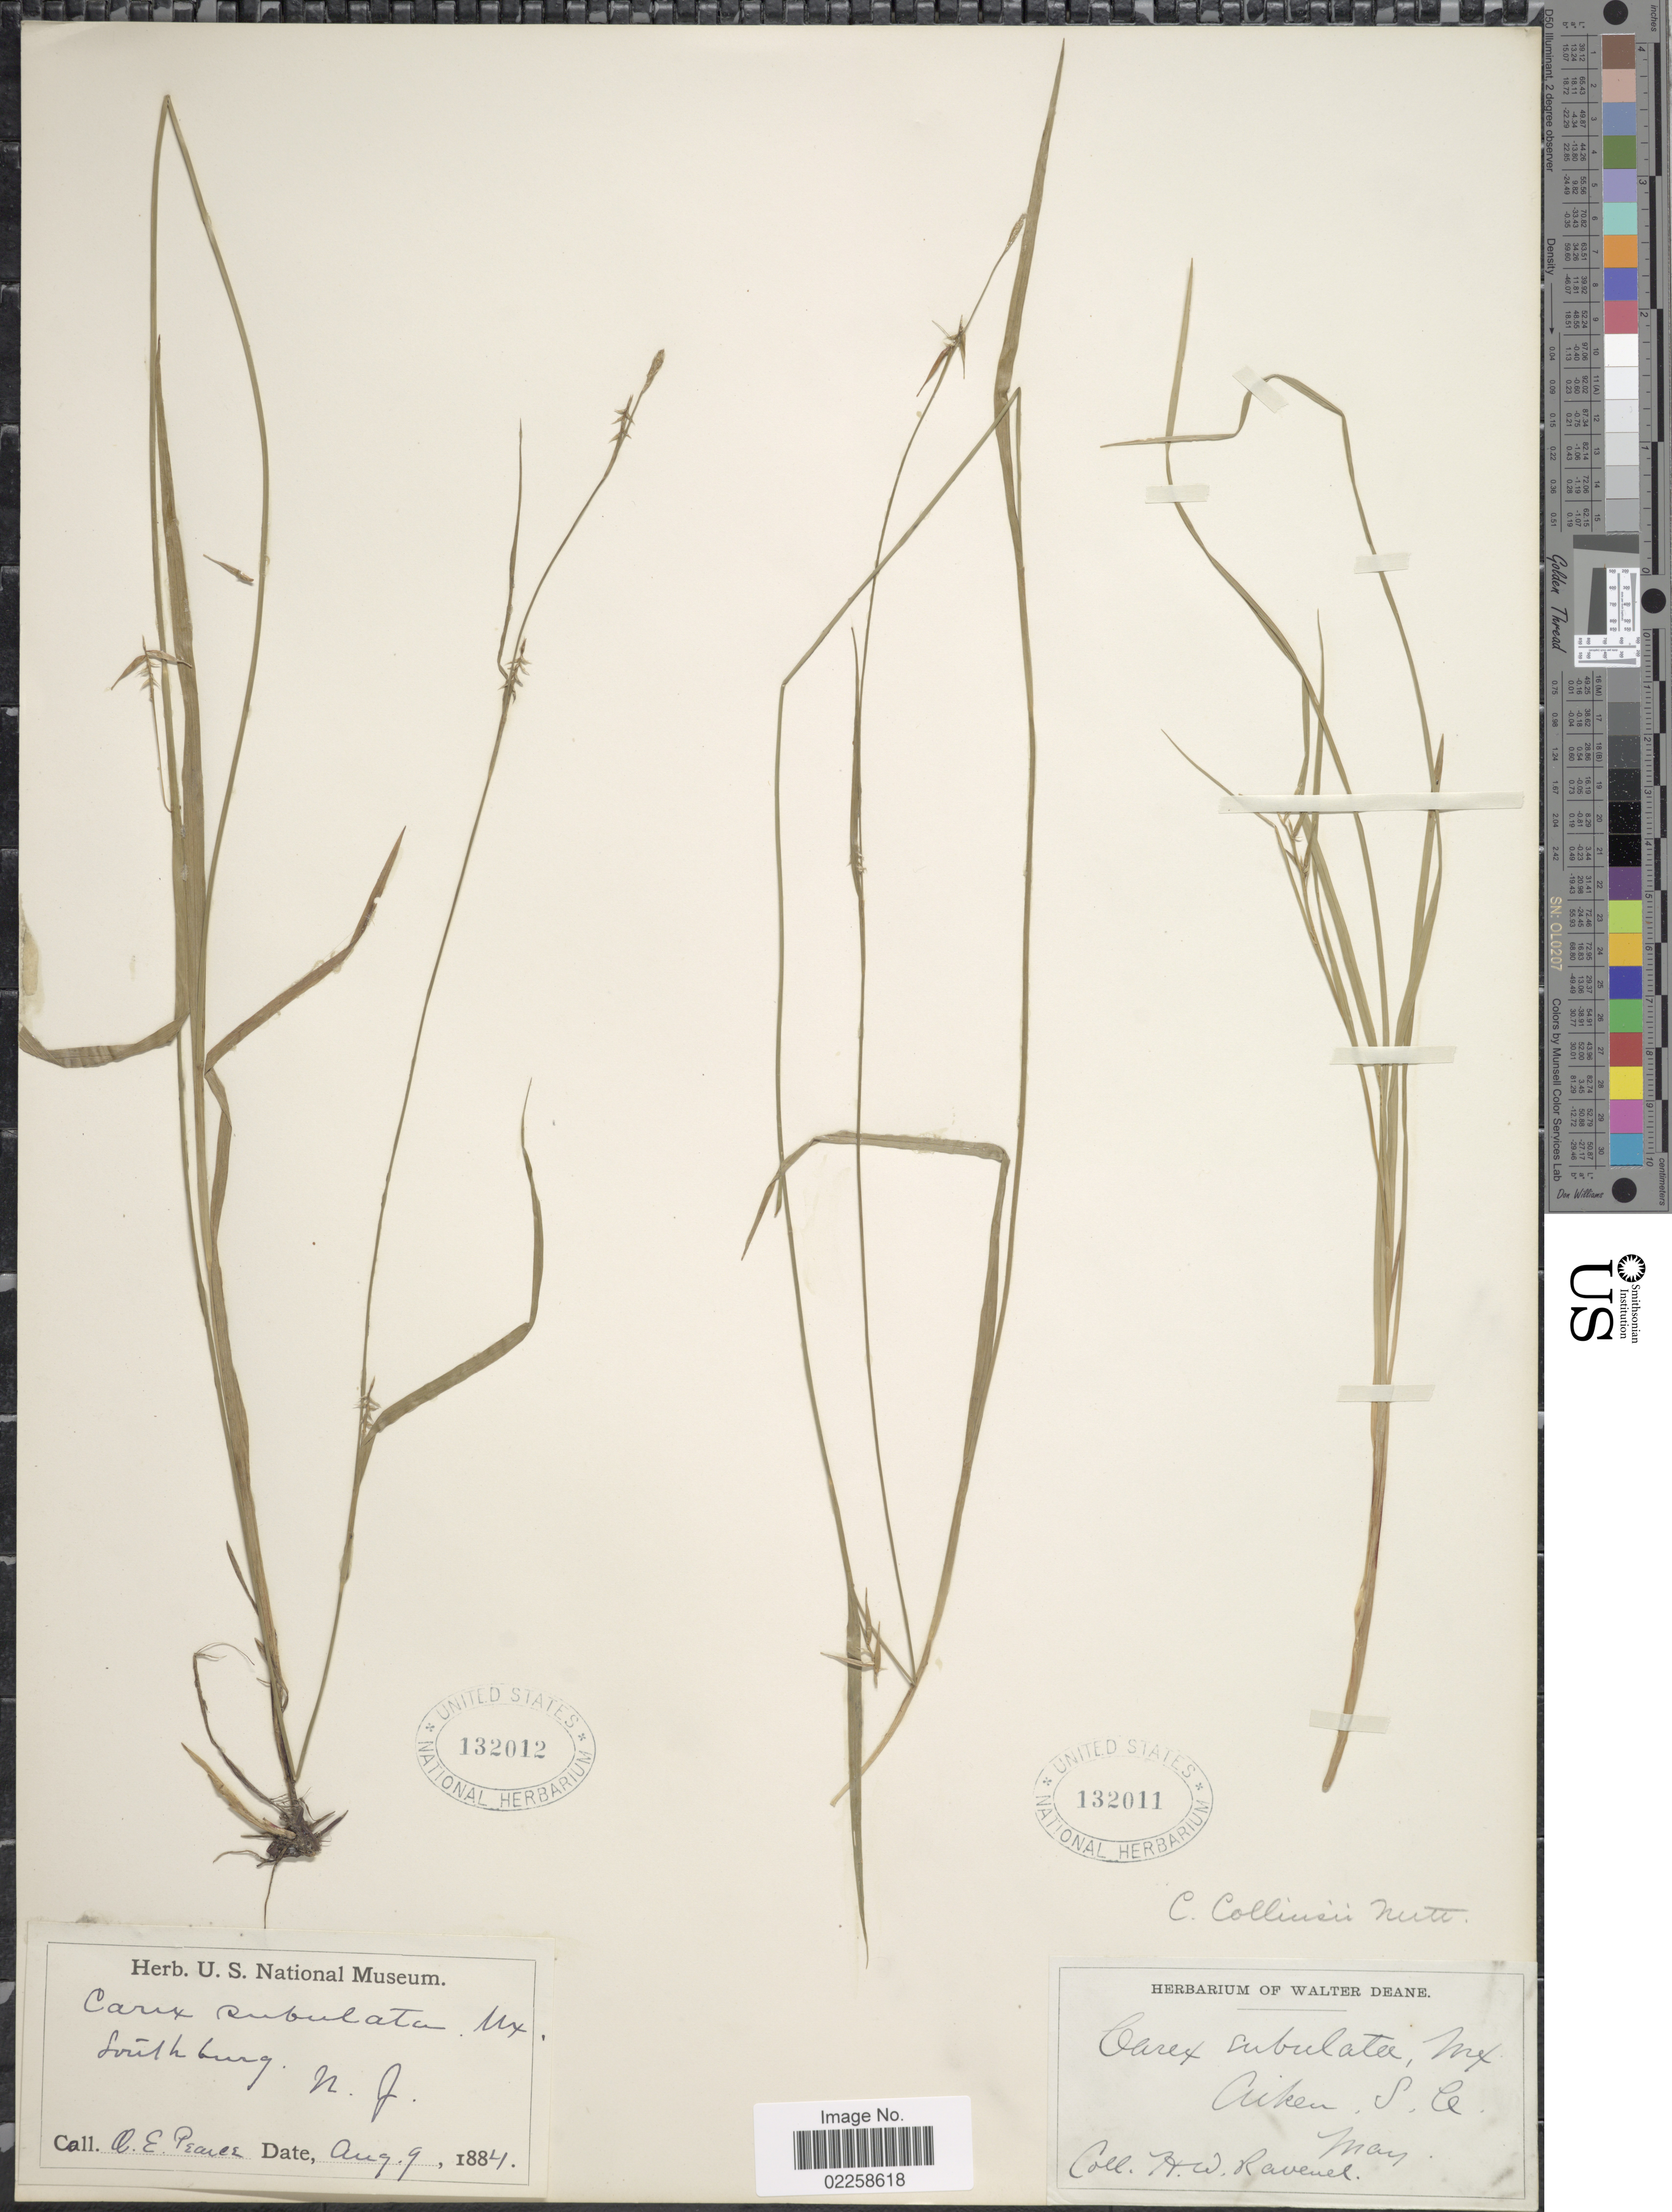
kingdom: Plantae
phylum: Tracheophyta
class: Liliopsida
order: Poales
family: Cyperaceae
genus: Carex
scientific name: Carex collinsii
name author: Nutt.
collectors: O. Pearer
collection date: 1884-08-09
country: United States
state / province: New Jersey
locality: Southburg, N. J.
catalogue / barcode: US 132012